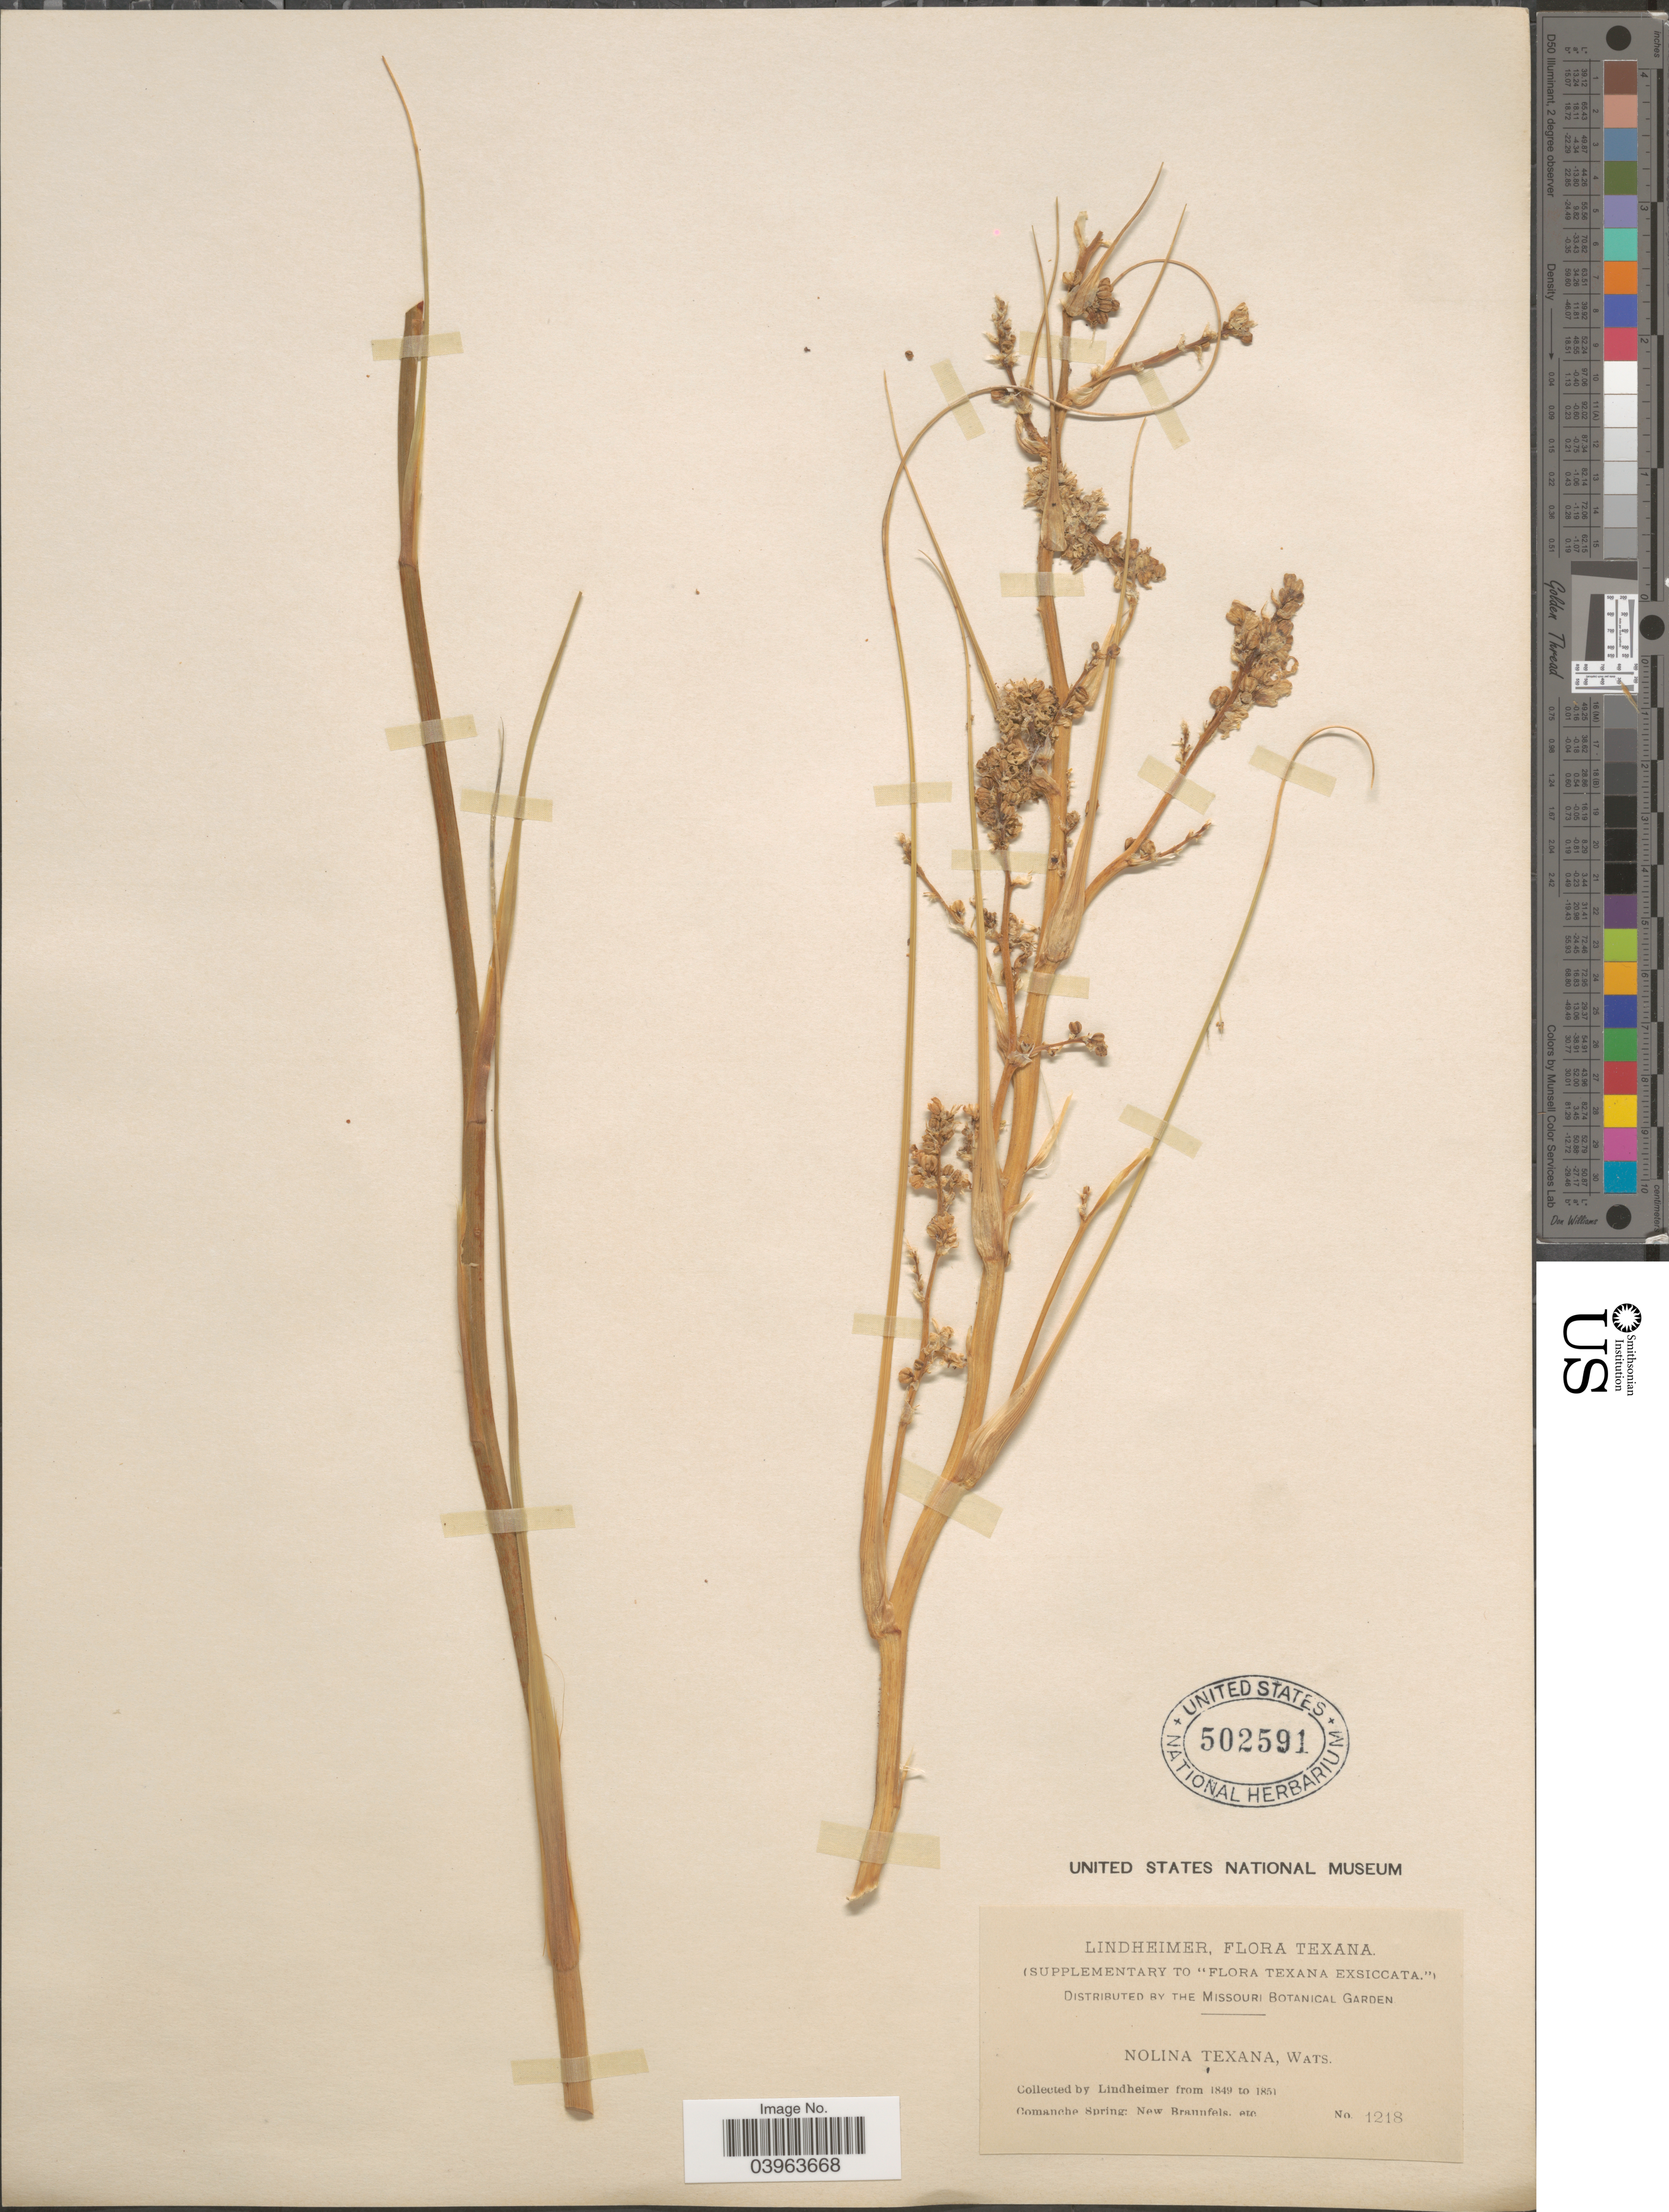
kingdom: Plantae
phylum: Tracheophyta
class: Liliopsida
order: Asparagales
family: Asparagaceae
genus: Nolina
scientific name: Nolina texana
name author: S. Watson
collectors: -. Lindheimer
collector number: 1218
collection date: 1849/1851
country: United States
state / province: Texas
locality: Comanche Spring: New Braunfels. etc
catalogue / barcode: US 502591